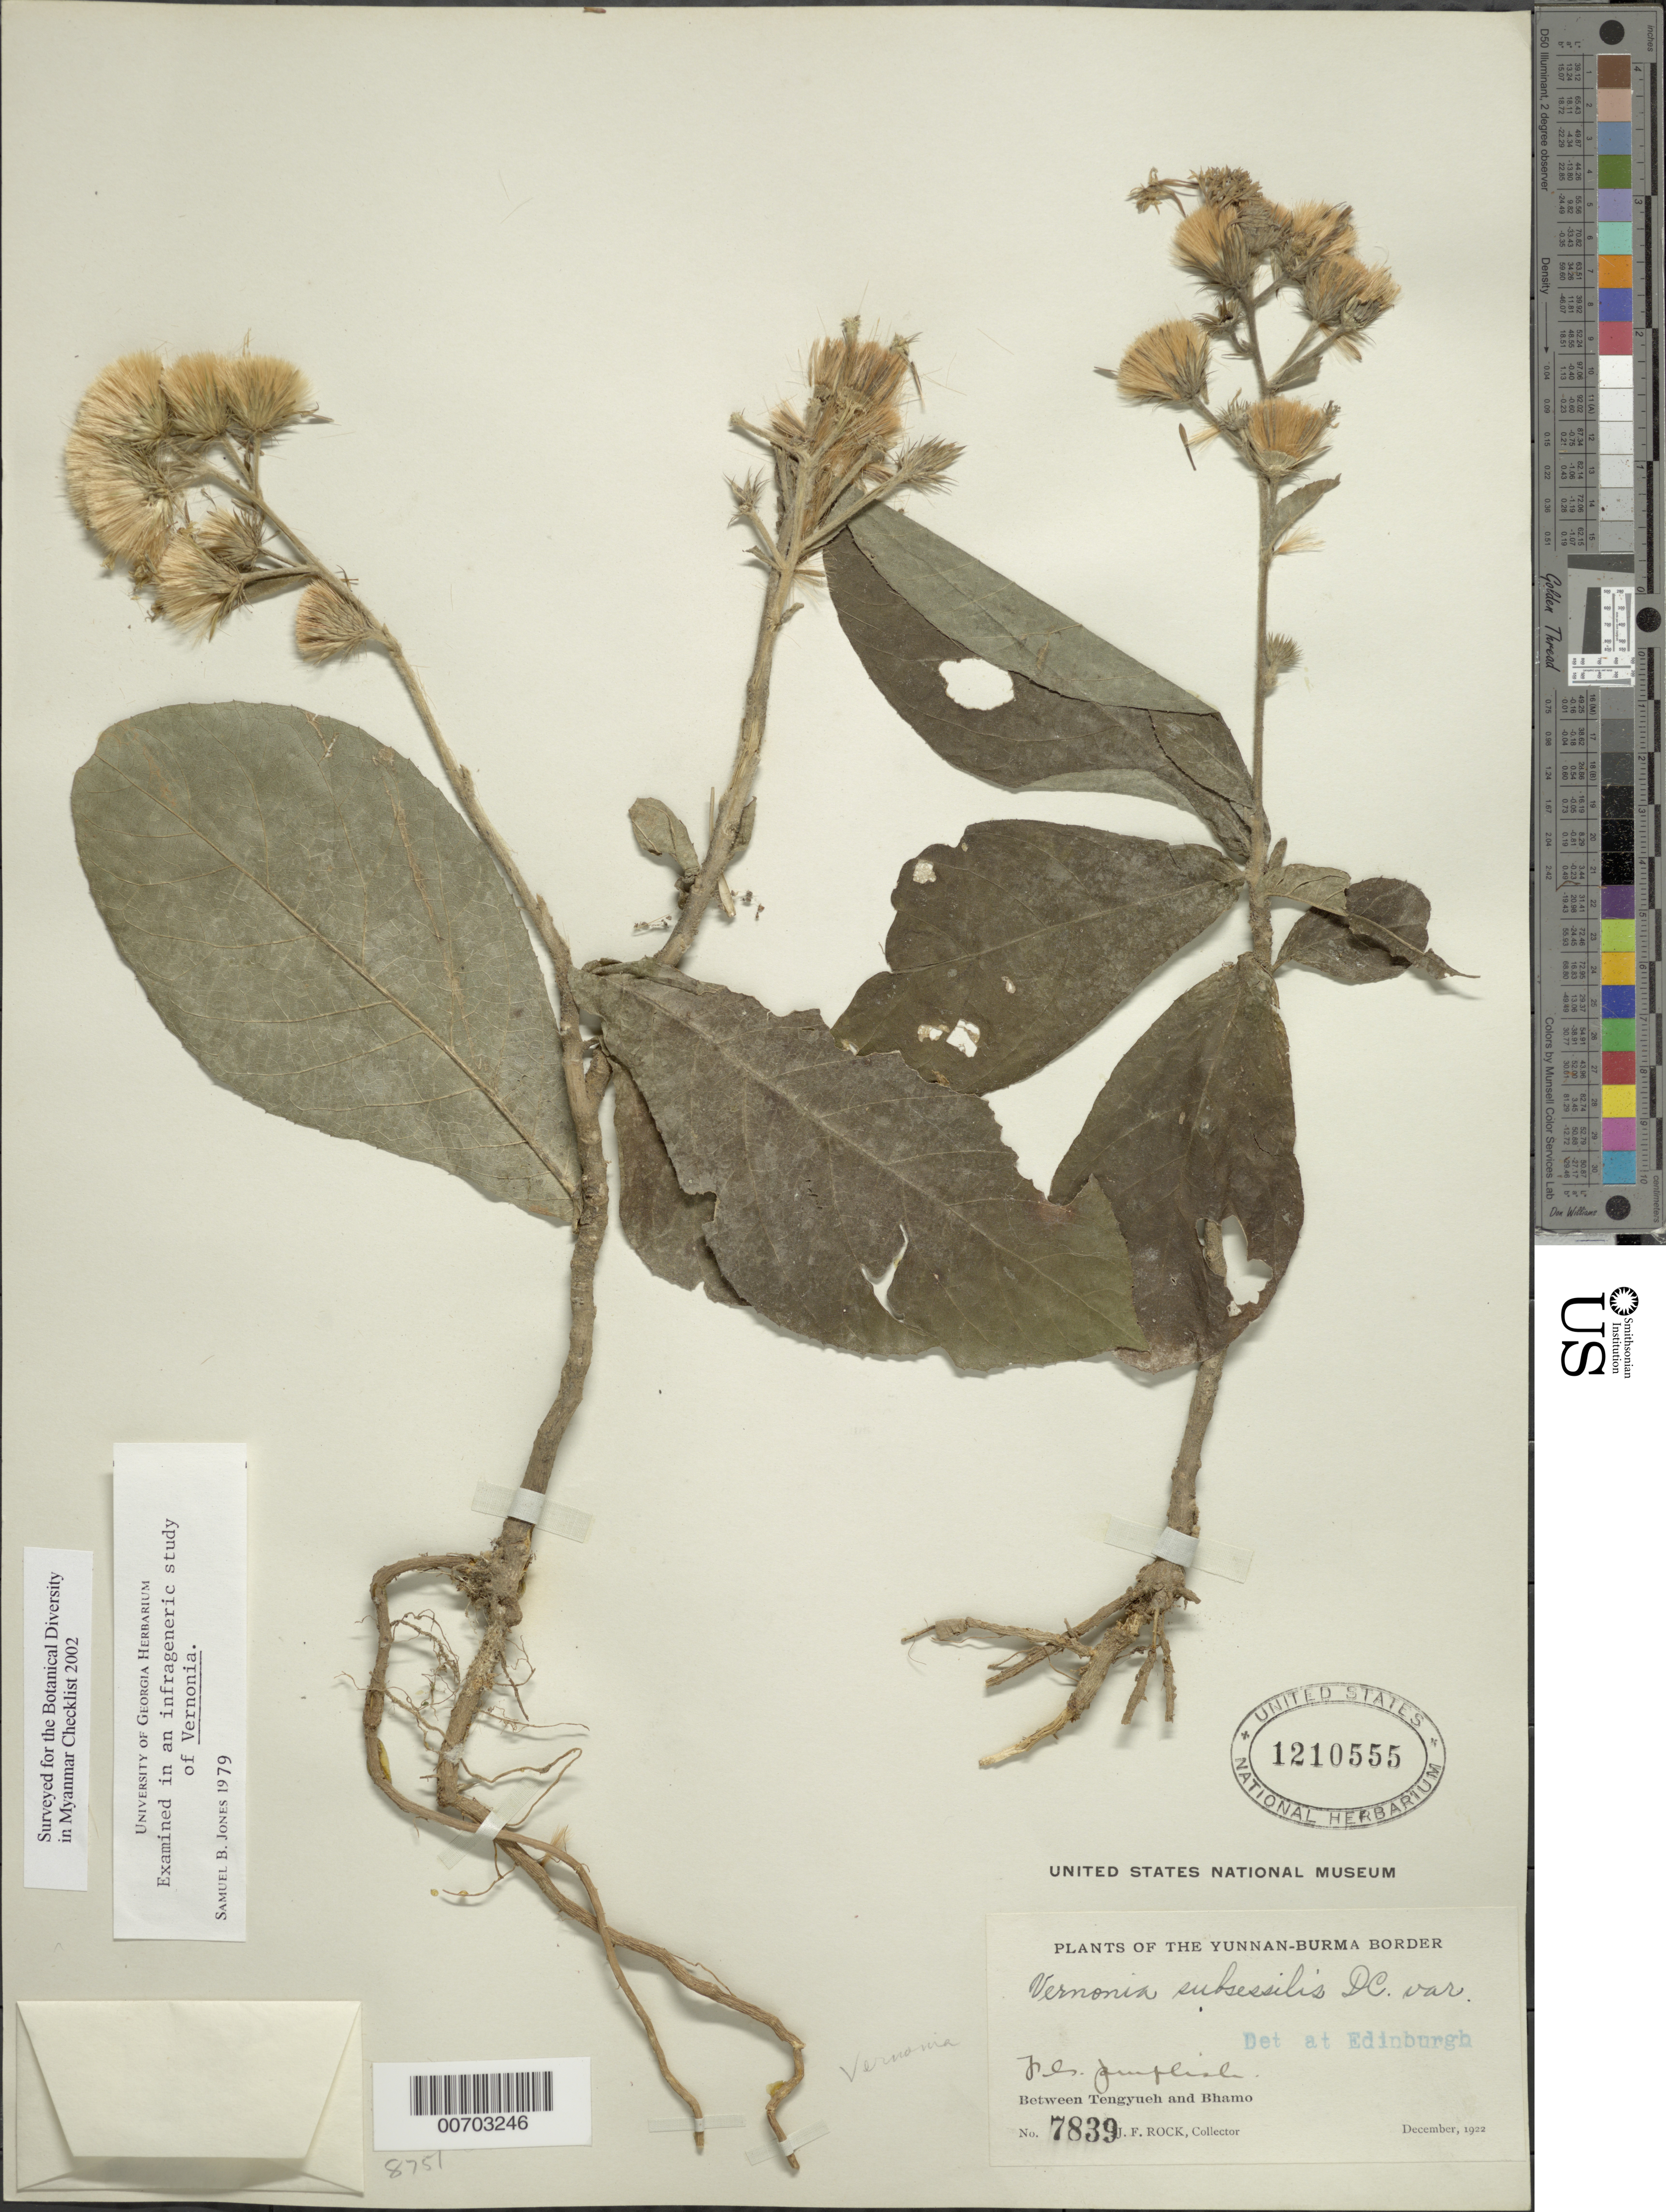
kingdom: Plantae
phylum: Tracheophyta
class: Magnoliopsida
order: Asterales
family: Asteraceae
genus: Khasianthus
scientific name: Khasianthus subsessilis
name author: (DC.) H. Rob. & Skvarla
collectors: J. F. Rock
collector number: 7839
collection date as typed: Dec 1922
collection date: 1922-12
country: Myanmar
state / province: Kachin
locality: Tengyueh to Bhamo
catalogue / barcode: US 1210555